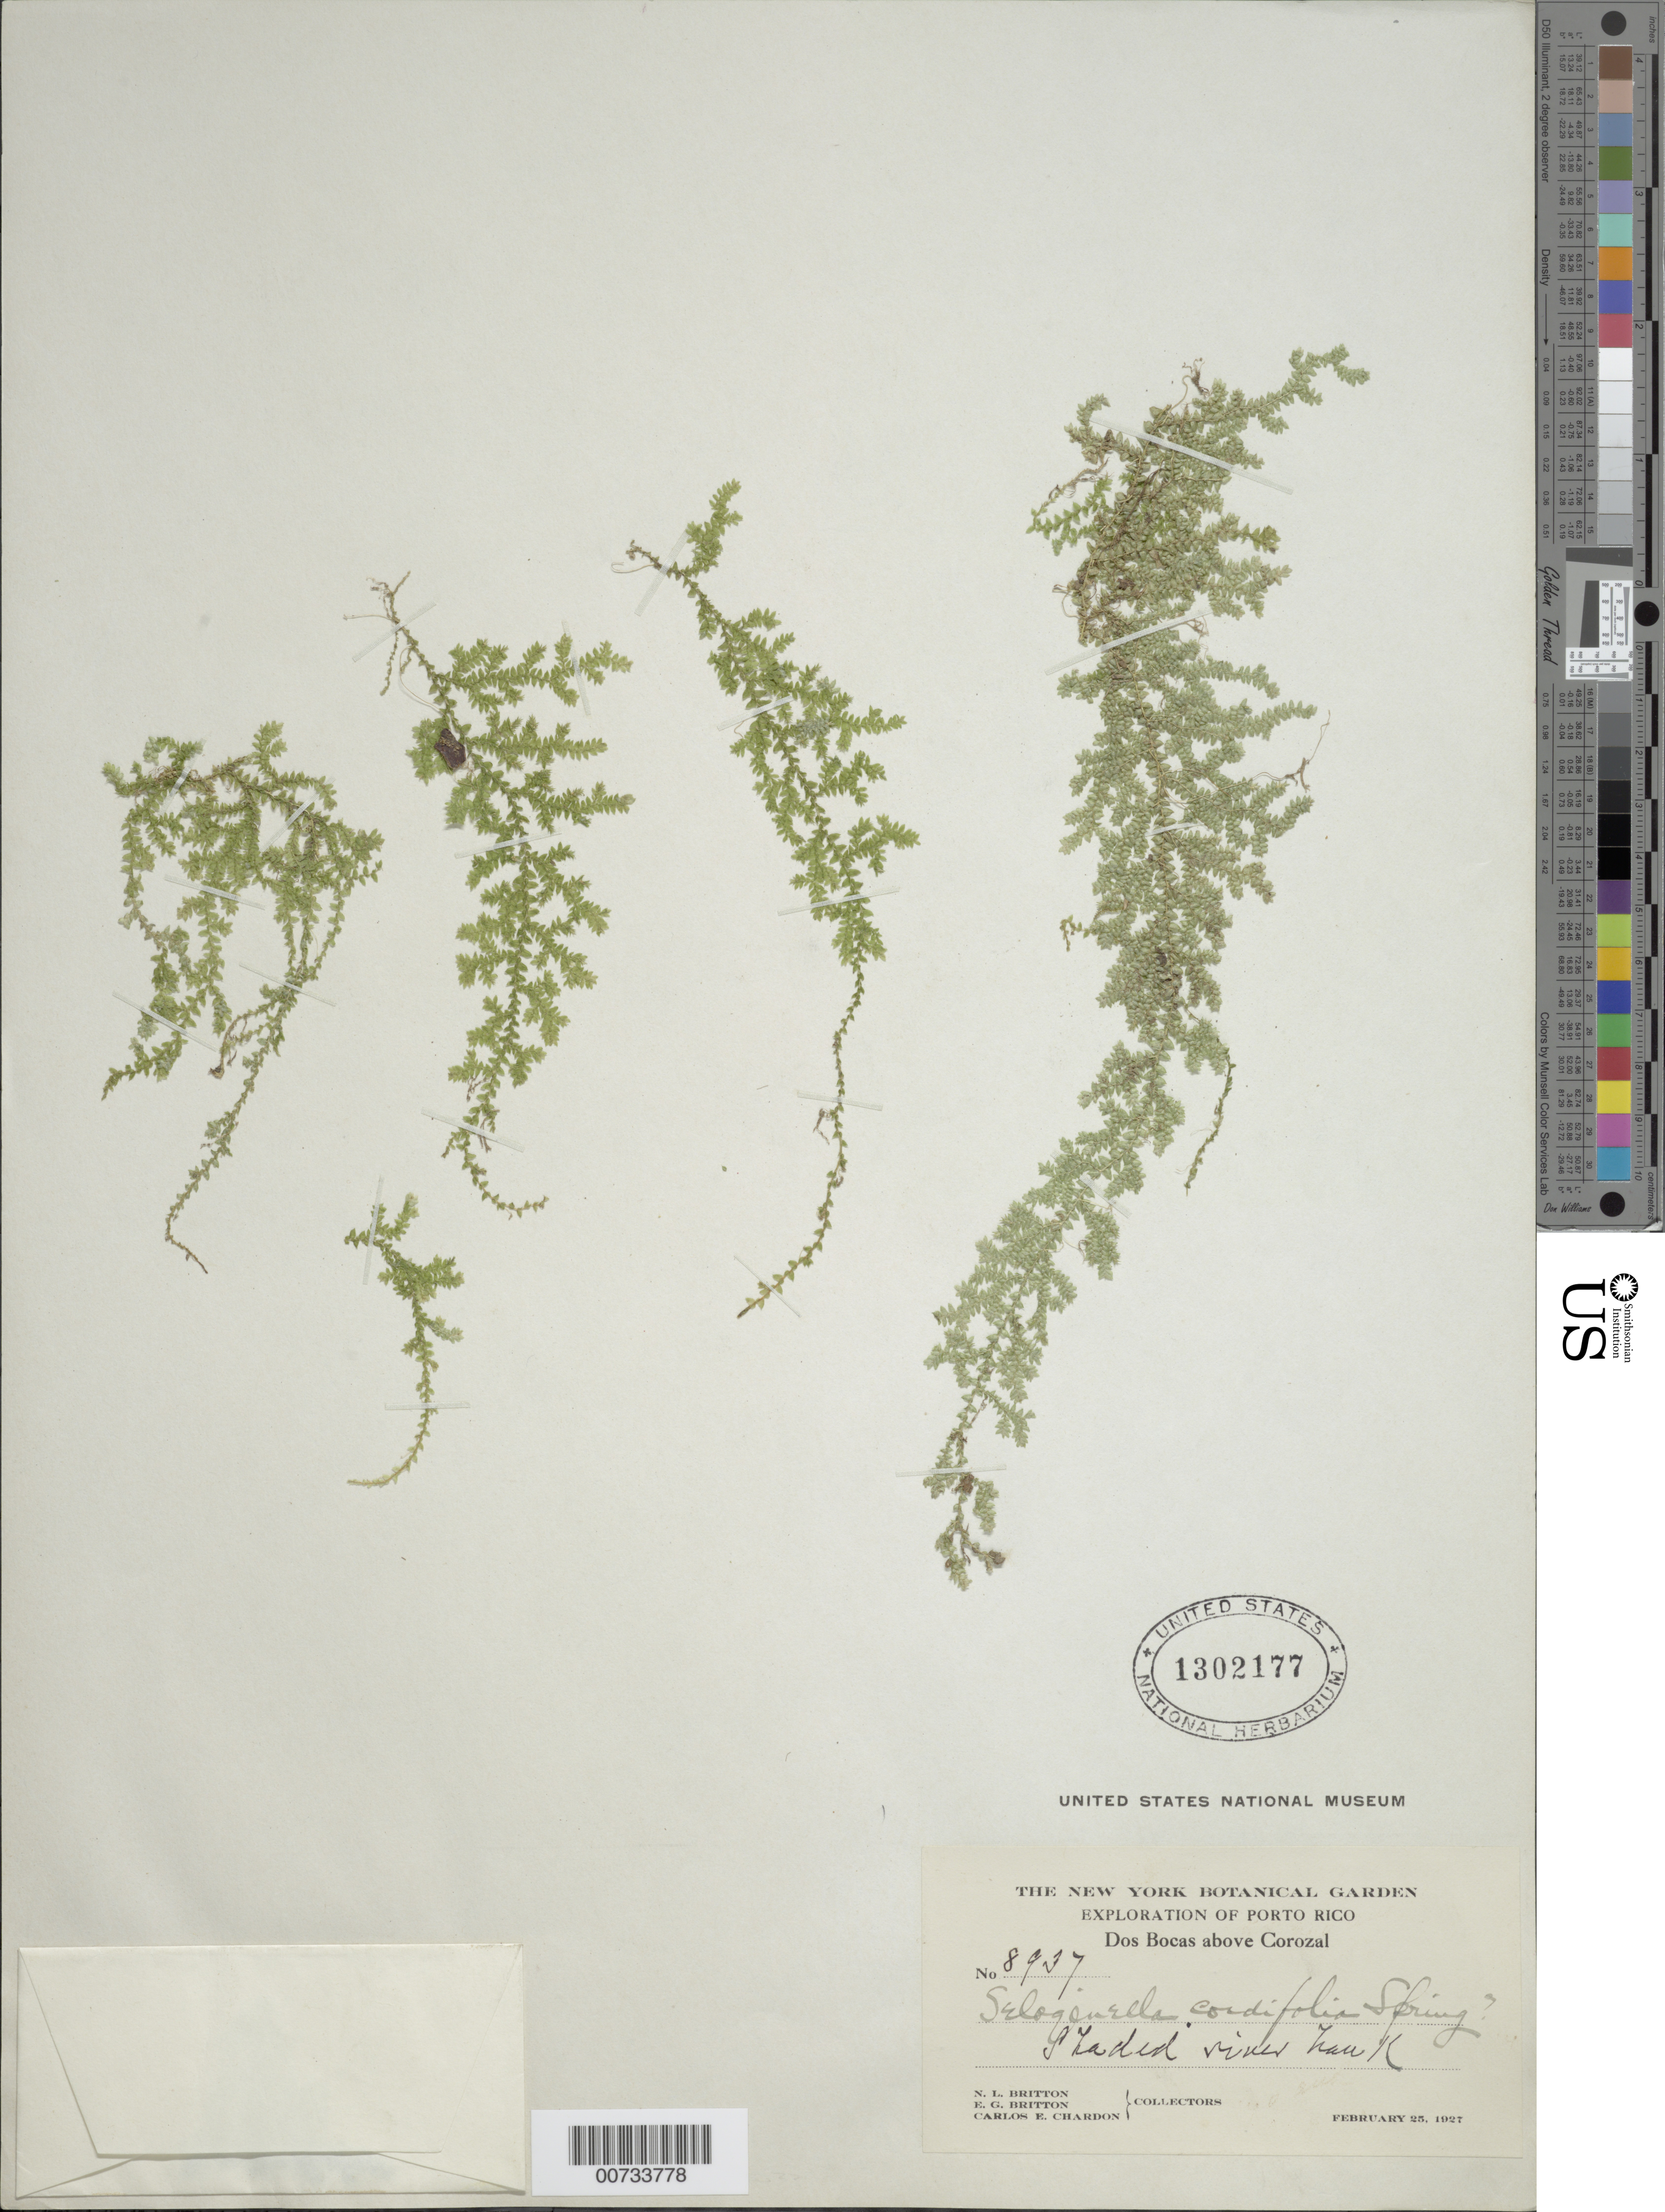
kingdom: Plantae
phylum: Tracheophyta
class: Lycopodiopsida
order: Selaginellales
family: Selaginellaceae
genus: Selaginella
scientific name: Selaginella cordifolia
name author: (Desv. ex Poir.) Spring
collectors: N. Britton, E. G. Britton & C. E. Chardón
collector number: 8937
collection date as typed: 25 Feb 1927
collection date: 1927-02-25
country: Puerto Rico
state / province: Corozal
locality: Dos Bocas above Corozal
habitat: Shaded river bank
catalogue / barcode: US 1302177